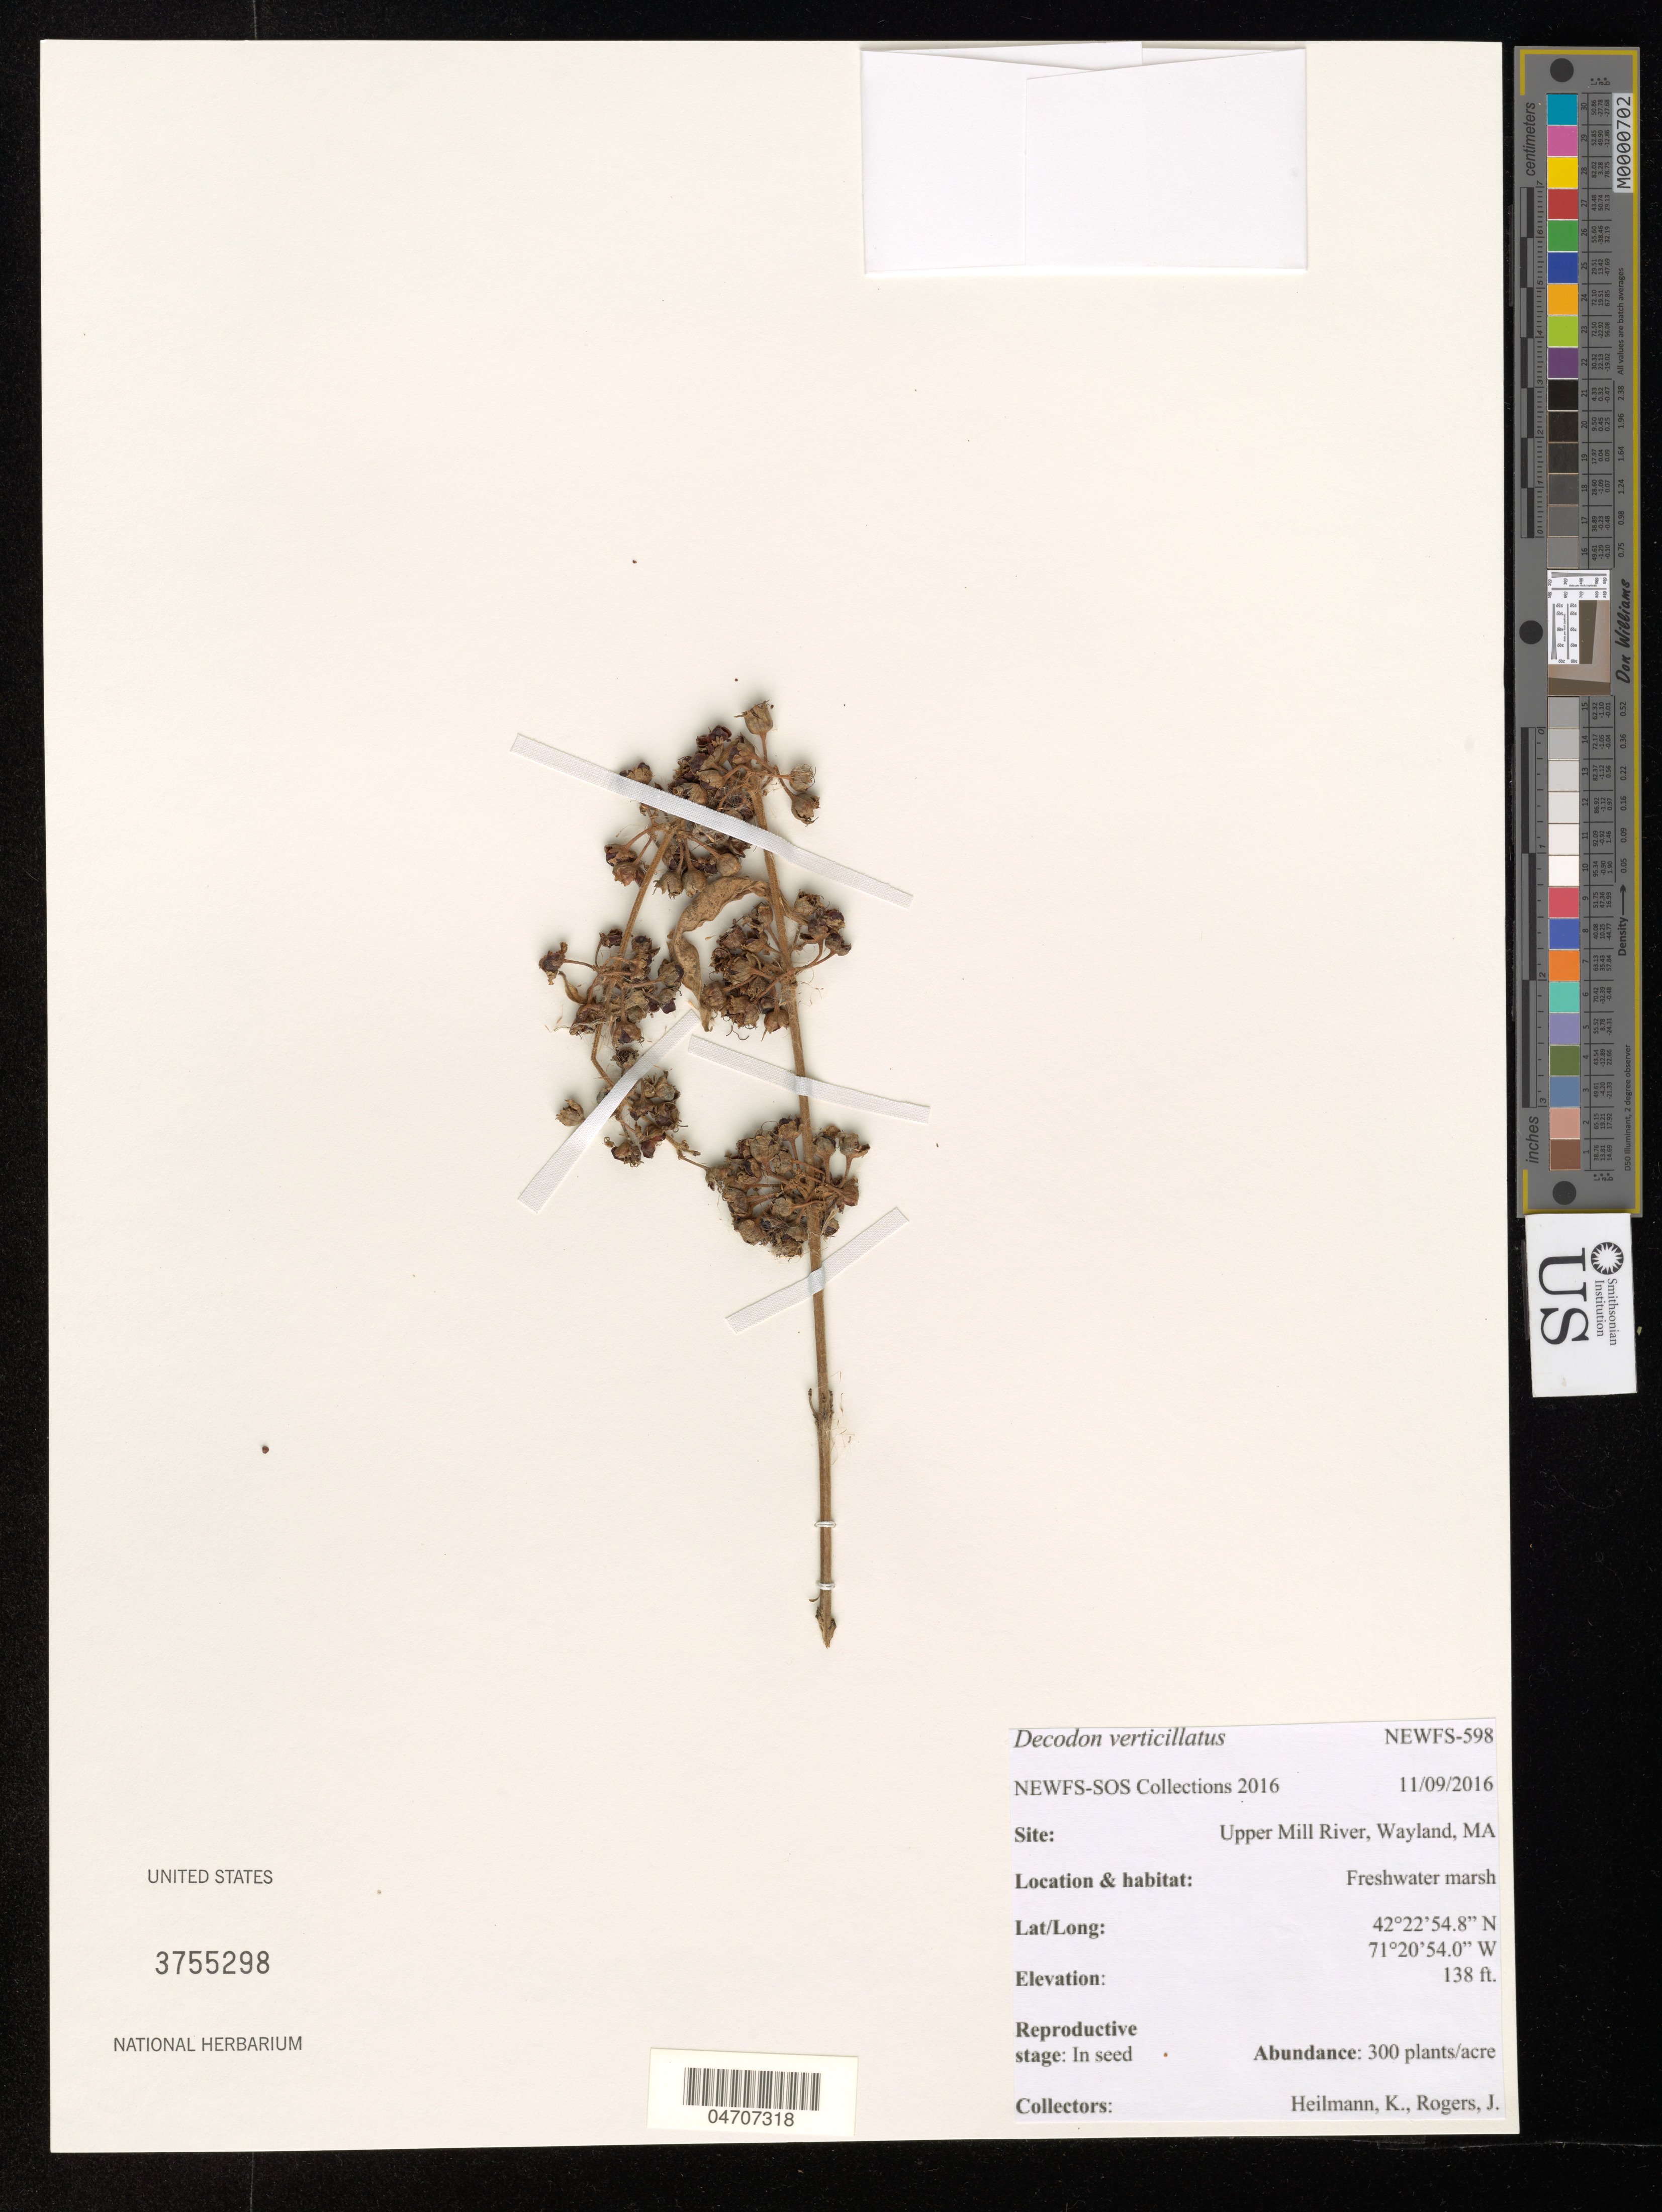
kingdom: Plantae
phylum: Tracheophyta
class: Magnoliopsida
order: Myrtales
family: Lythraceae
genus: Decodon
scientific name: Decodon verticillatus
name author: (L.) Elliott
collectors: K. Heilmann & J. Rogers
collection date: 2016-11-09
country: United States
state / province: Massachusetts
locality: Site: Upper Mill River, Wayland, MA.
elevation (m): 42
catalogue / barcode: US 3755298